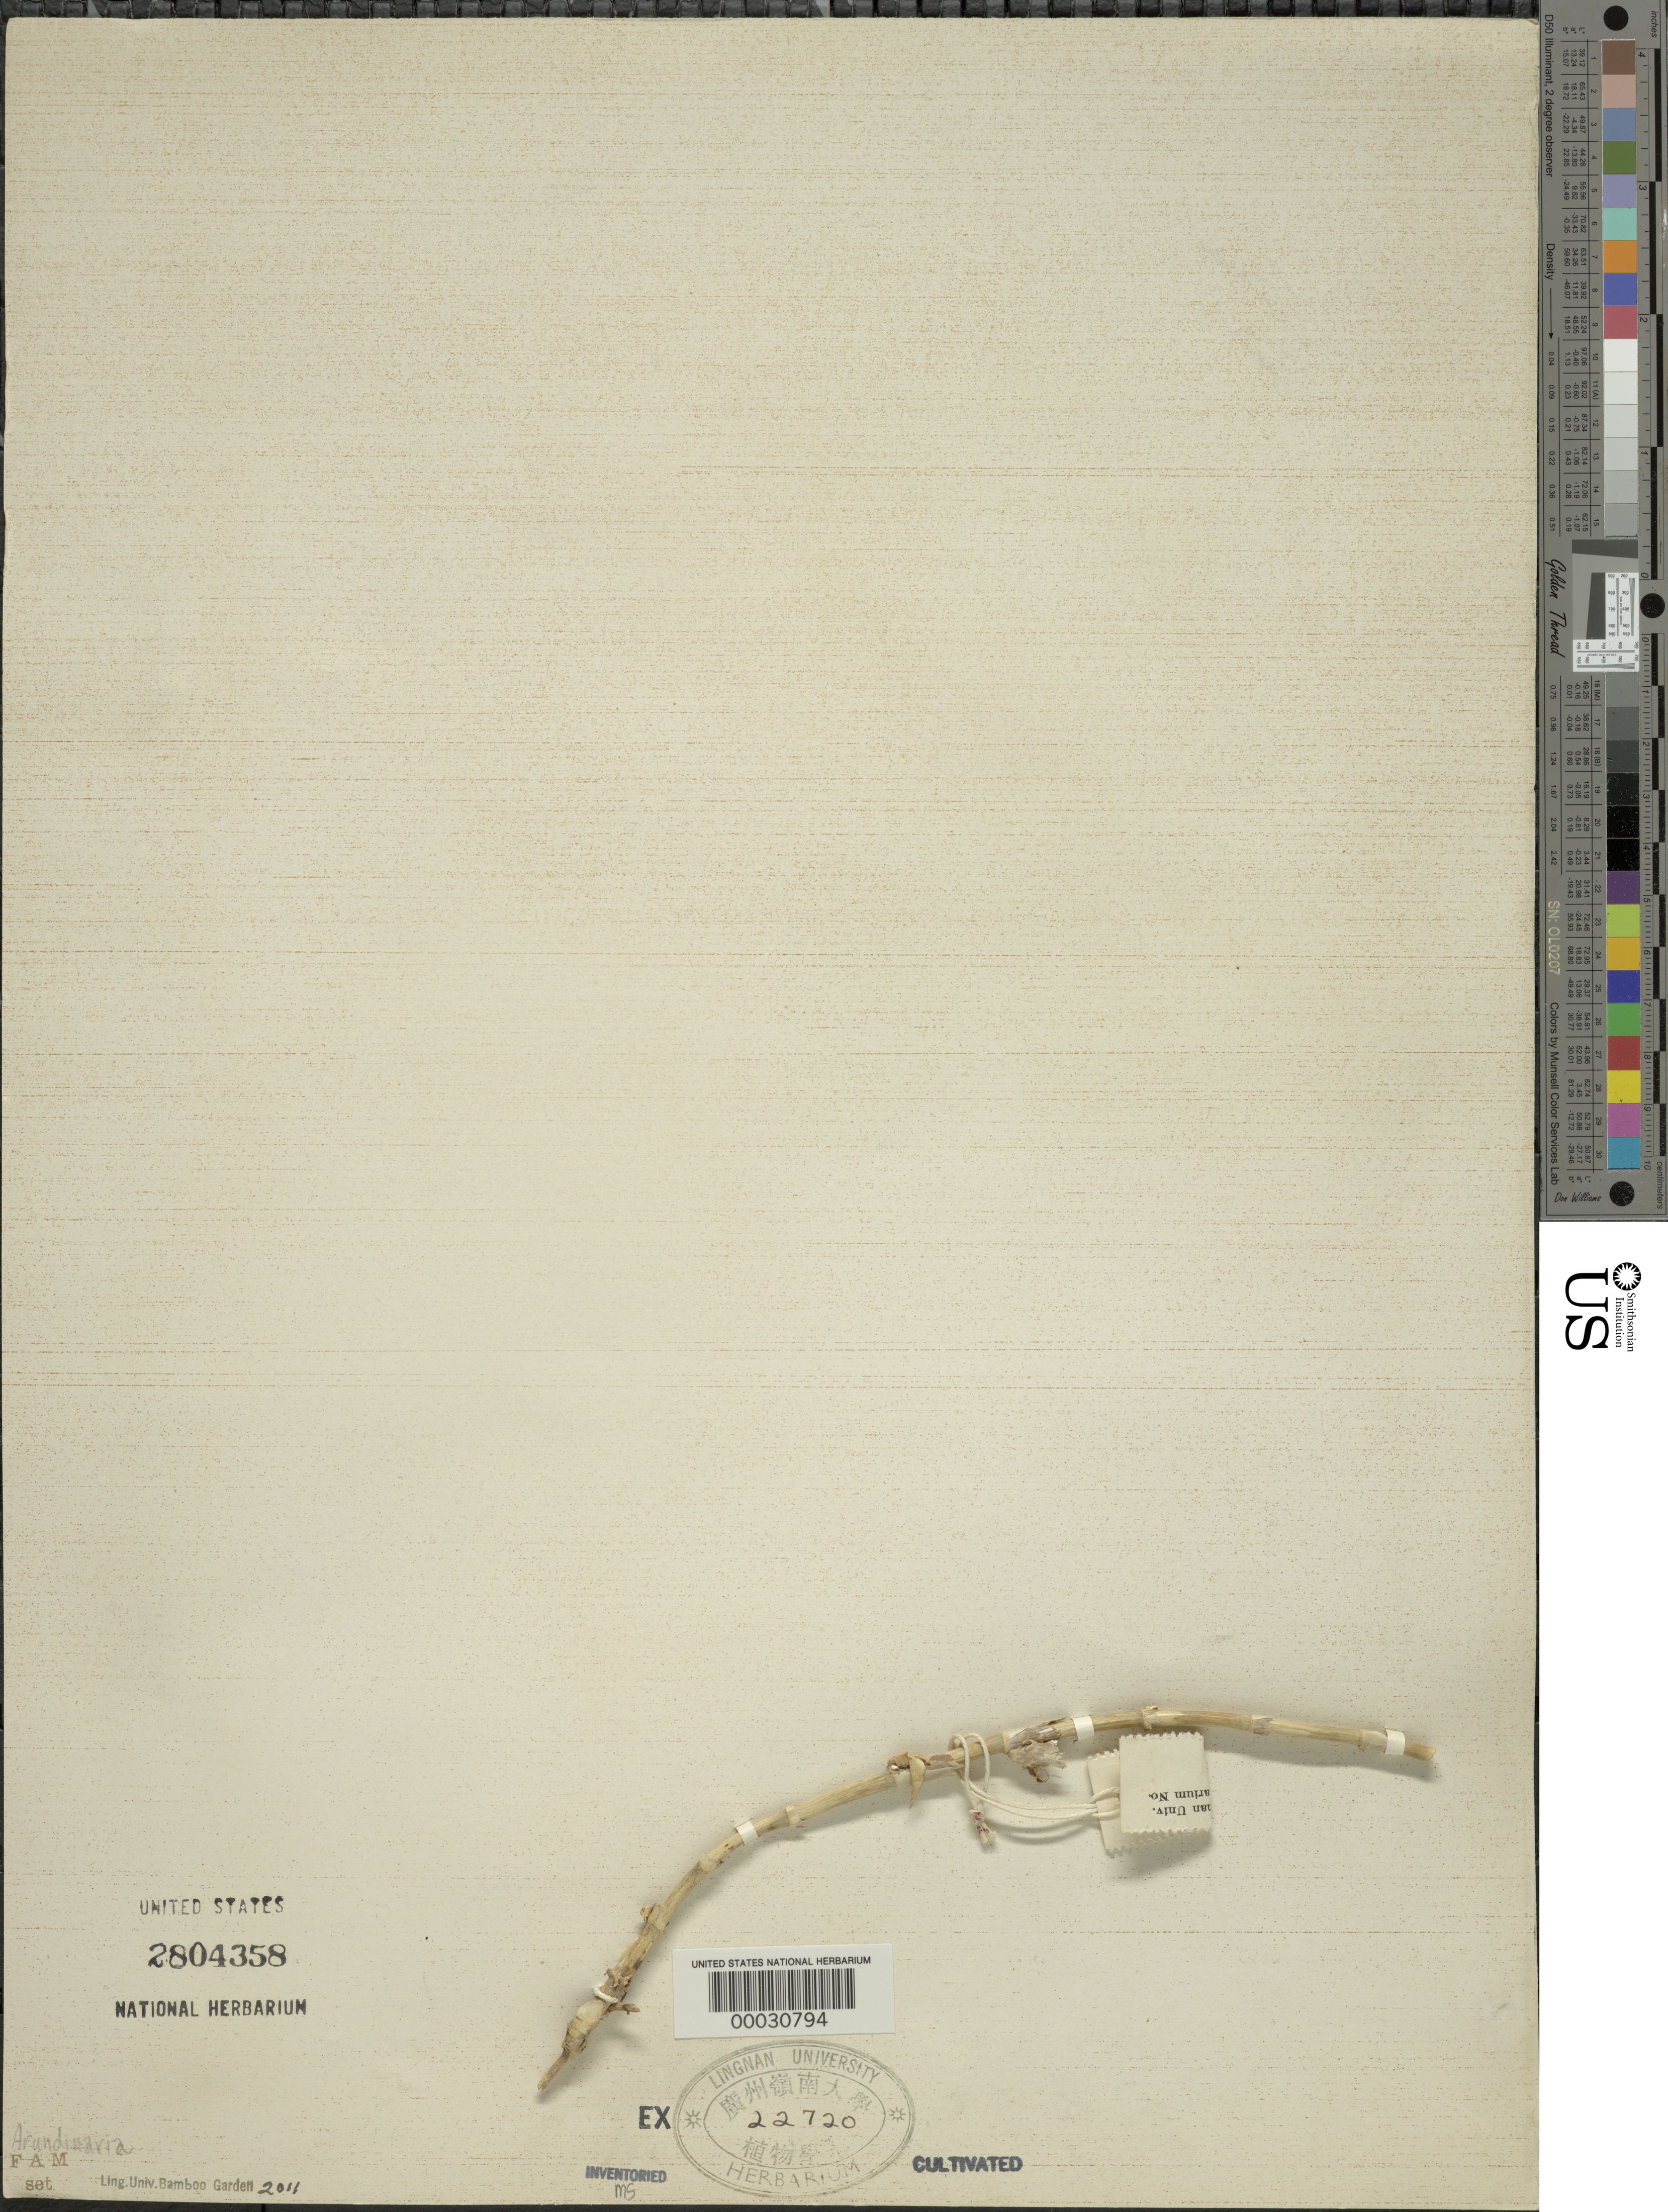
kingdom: Plantae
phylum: Tracheophyta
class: Liliopsida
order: Poales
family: Poaceae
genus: Arundinaria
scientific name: Arundinaria sp.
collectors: H. L. Fung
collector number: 20495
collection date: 1932-04-01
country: China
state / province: Guangdong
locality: Grown in Lingnan University Bamboo Garden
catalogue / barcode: US 2804358